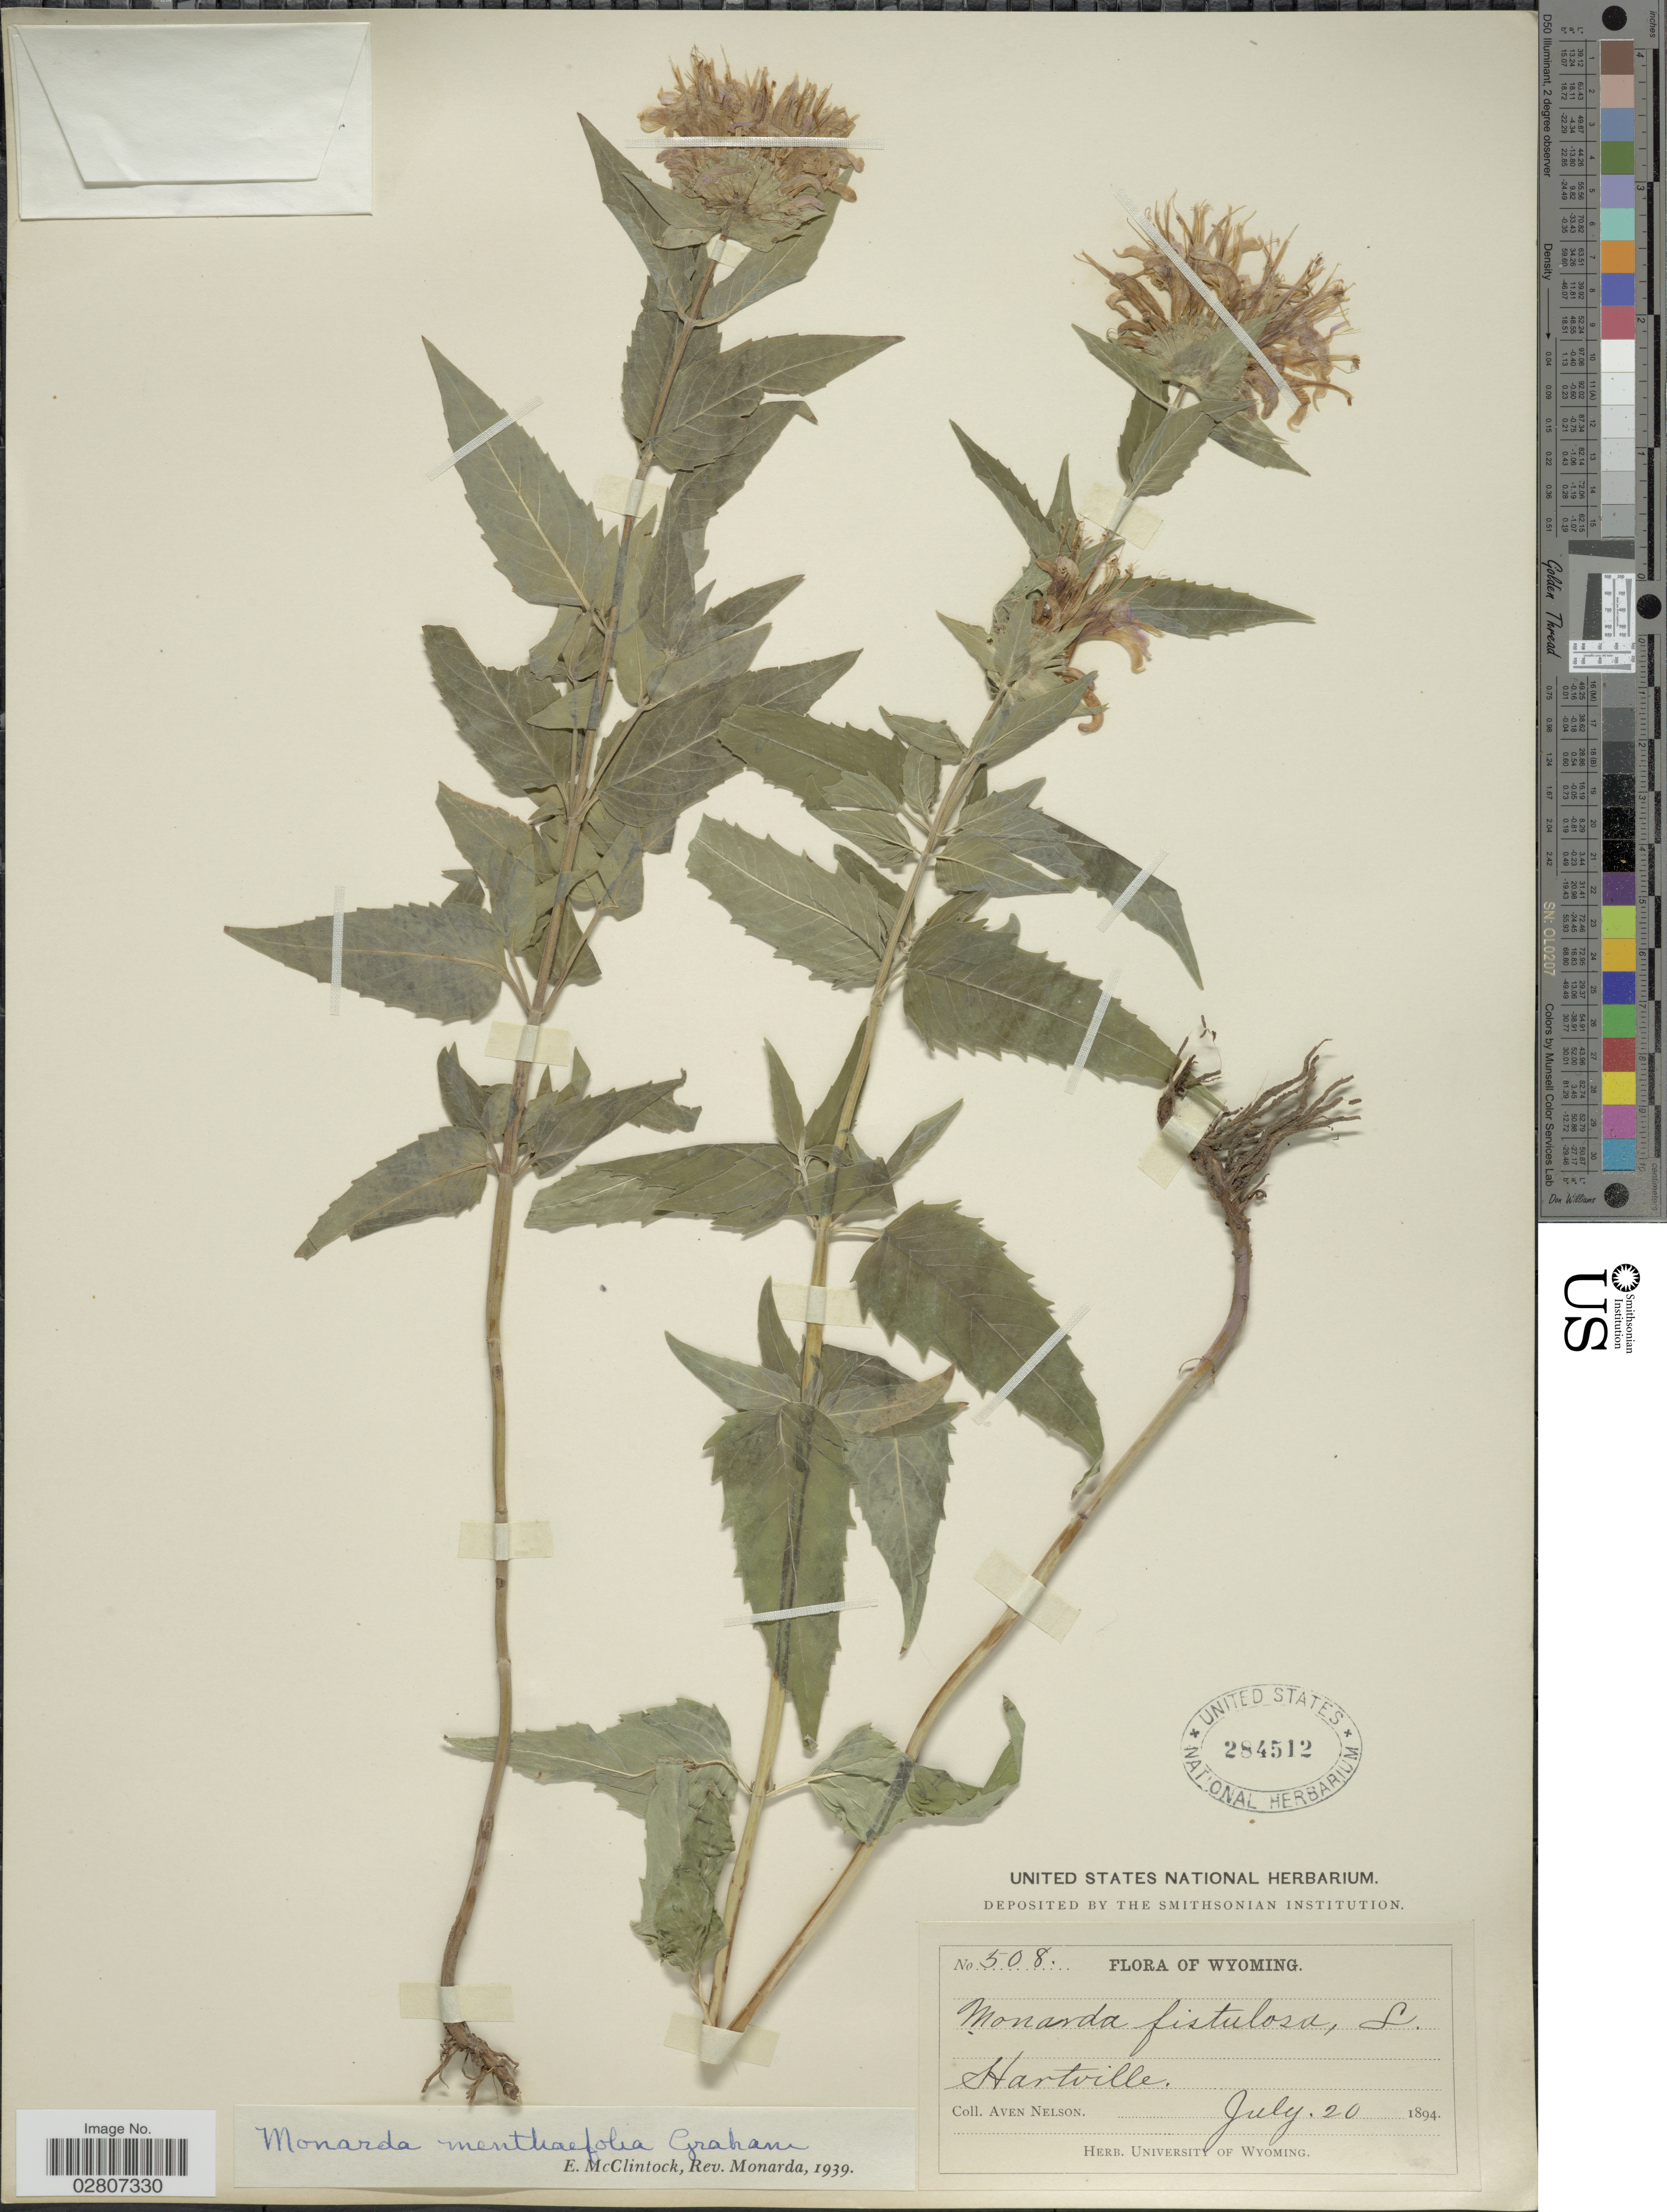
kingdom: Plantae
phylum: Tracheophyta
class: Magnoliopsida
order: Lamiales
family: Lamiaceae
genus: Monarda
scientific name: Monarda fistulosa var. menthifolia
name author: (Graham) Fernald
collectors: A. Nelson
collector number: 508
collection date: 1894-07-20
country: United States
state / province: Wyoming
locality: Hartville.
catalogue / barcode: US 284512